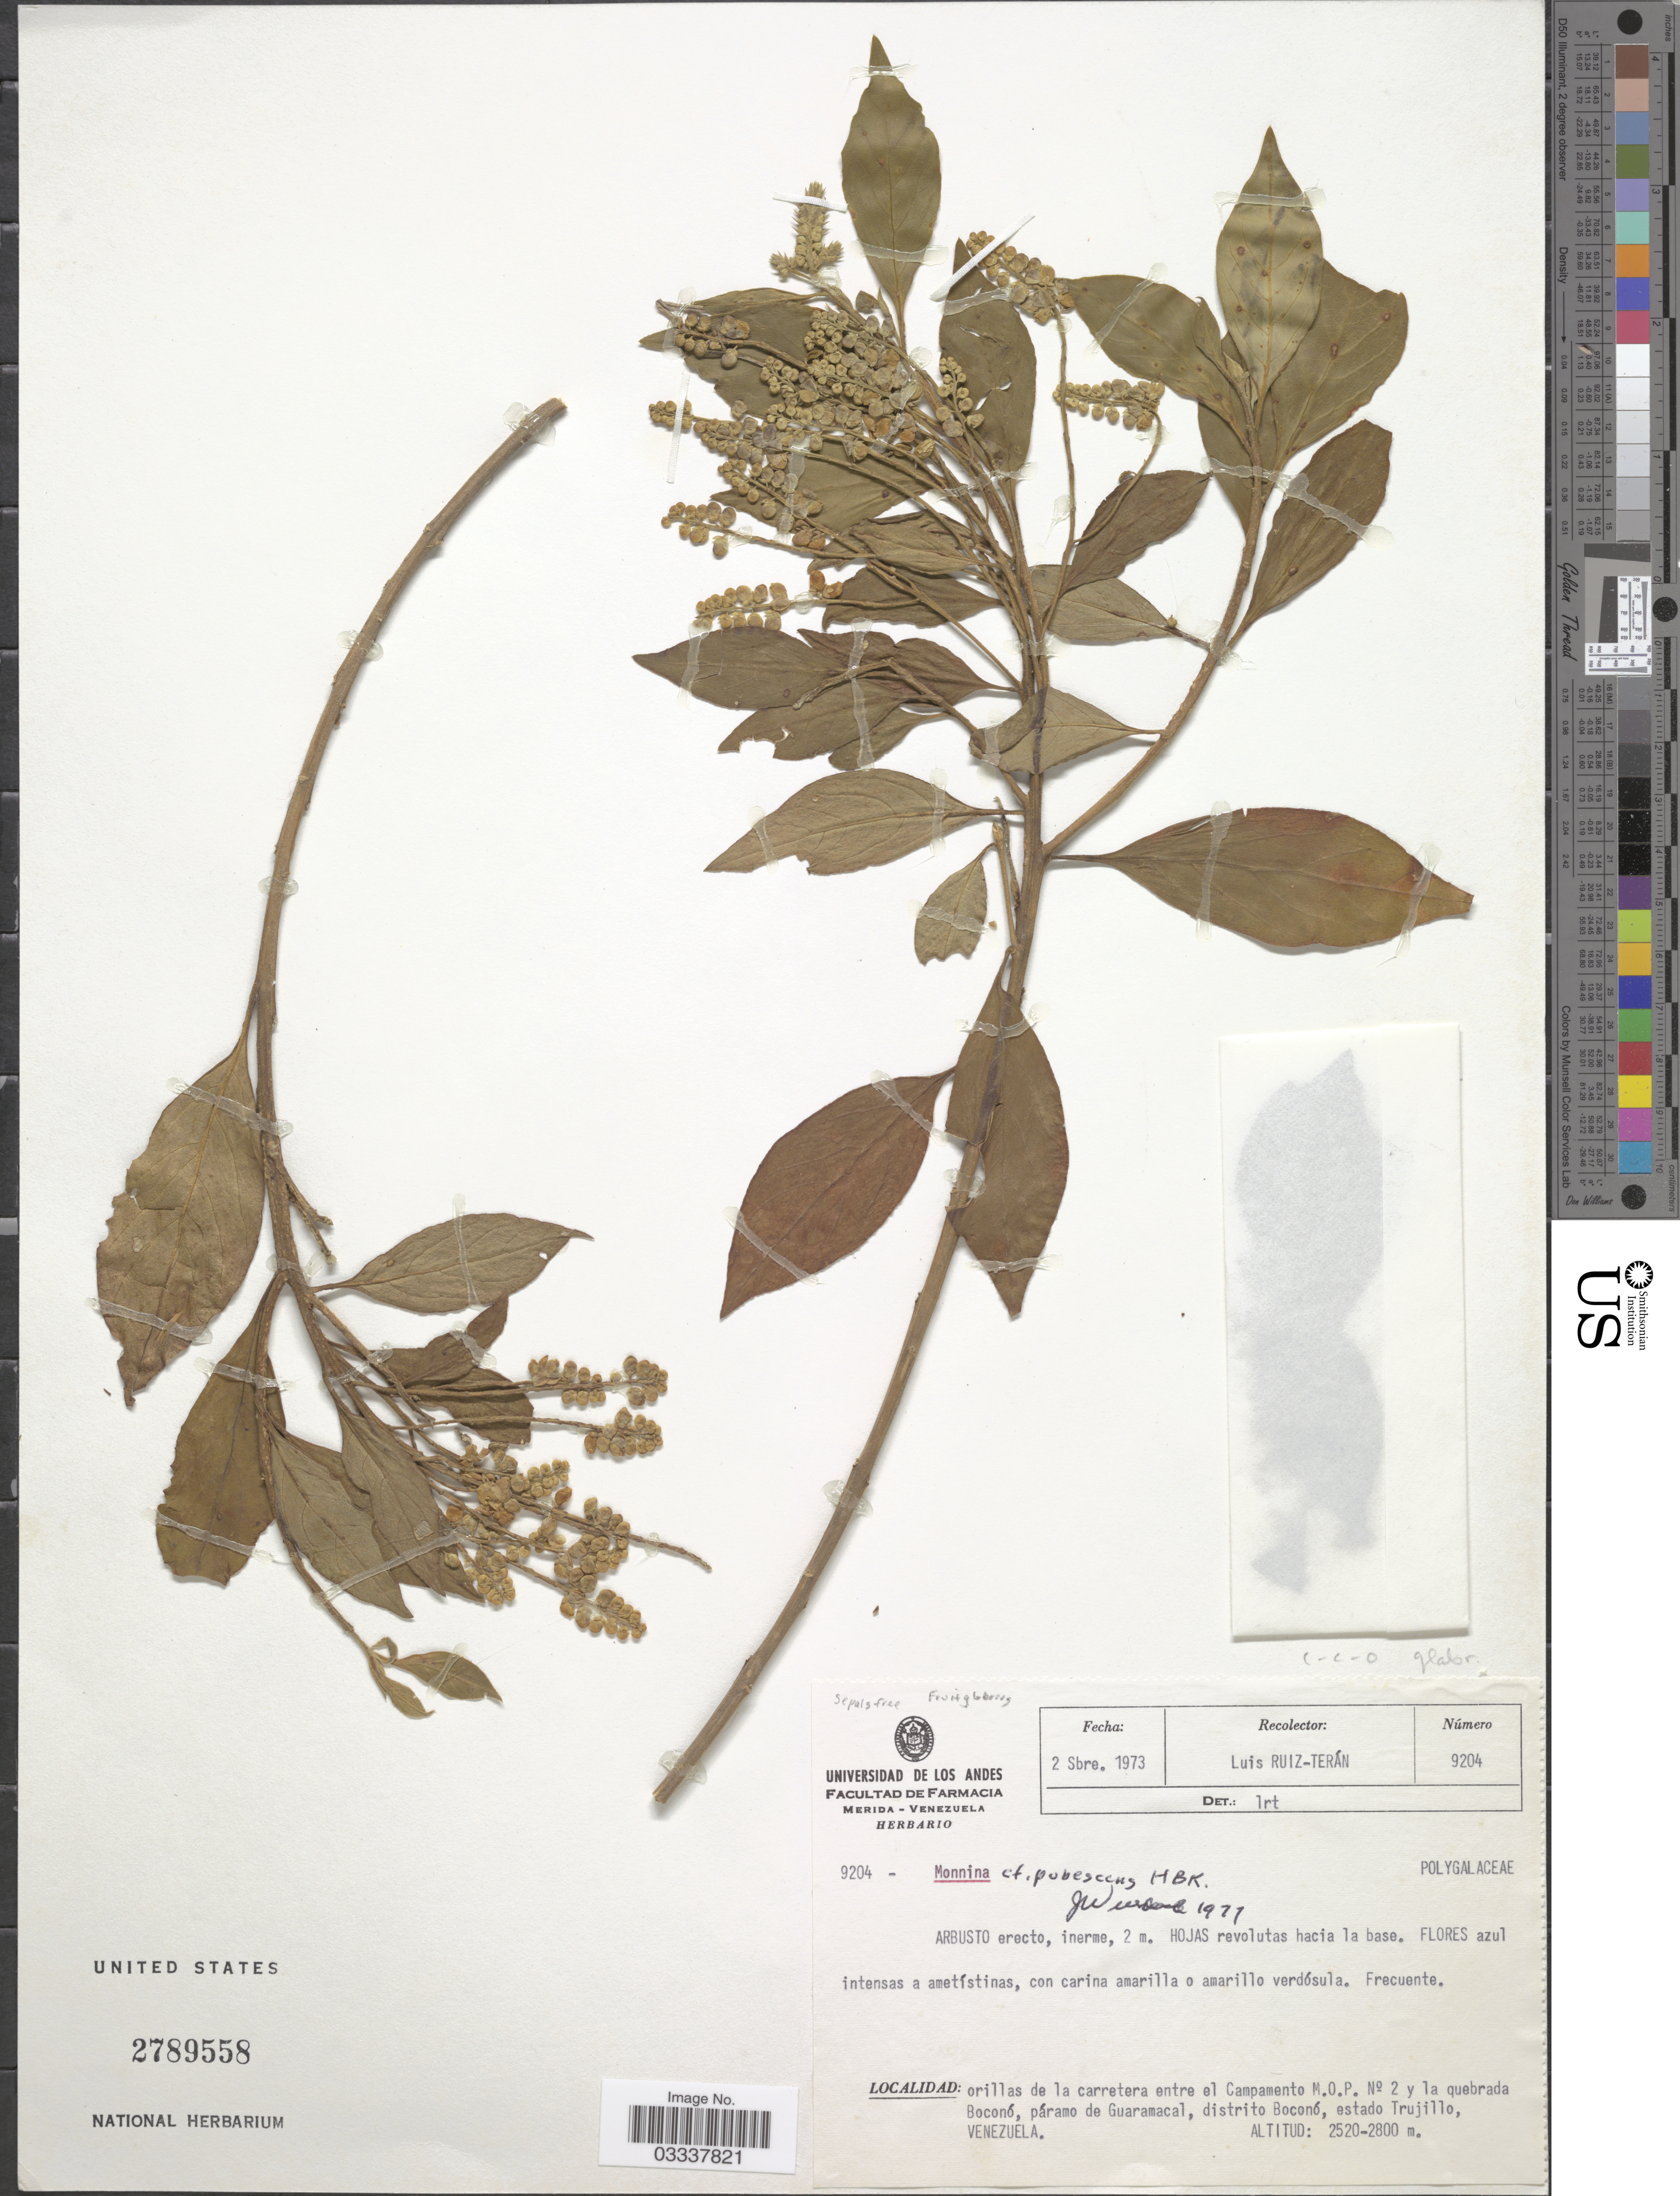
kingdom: Plantae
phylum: Tracheophyta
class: Magnoliopsida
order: Fabales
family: Polygalaceae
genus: Monnina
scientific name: Monnina pubescens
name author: Kunth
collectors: L. Teran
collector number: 9204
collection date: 1973-09-02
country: Venezuela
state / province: Trujillo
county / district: Boconó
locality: Orillas de la carretera entre el Campamento M.O.P. N° 2 y la quebrada Boconó, Páramo de Guaramacal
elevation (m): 2520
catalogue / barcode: US 2789558